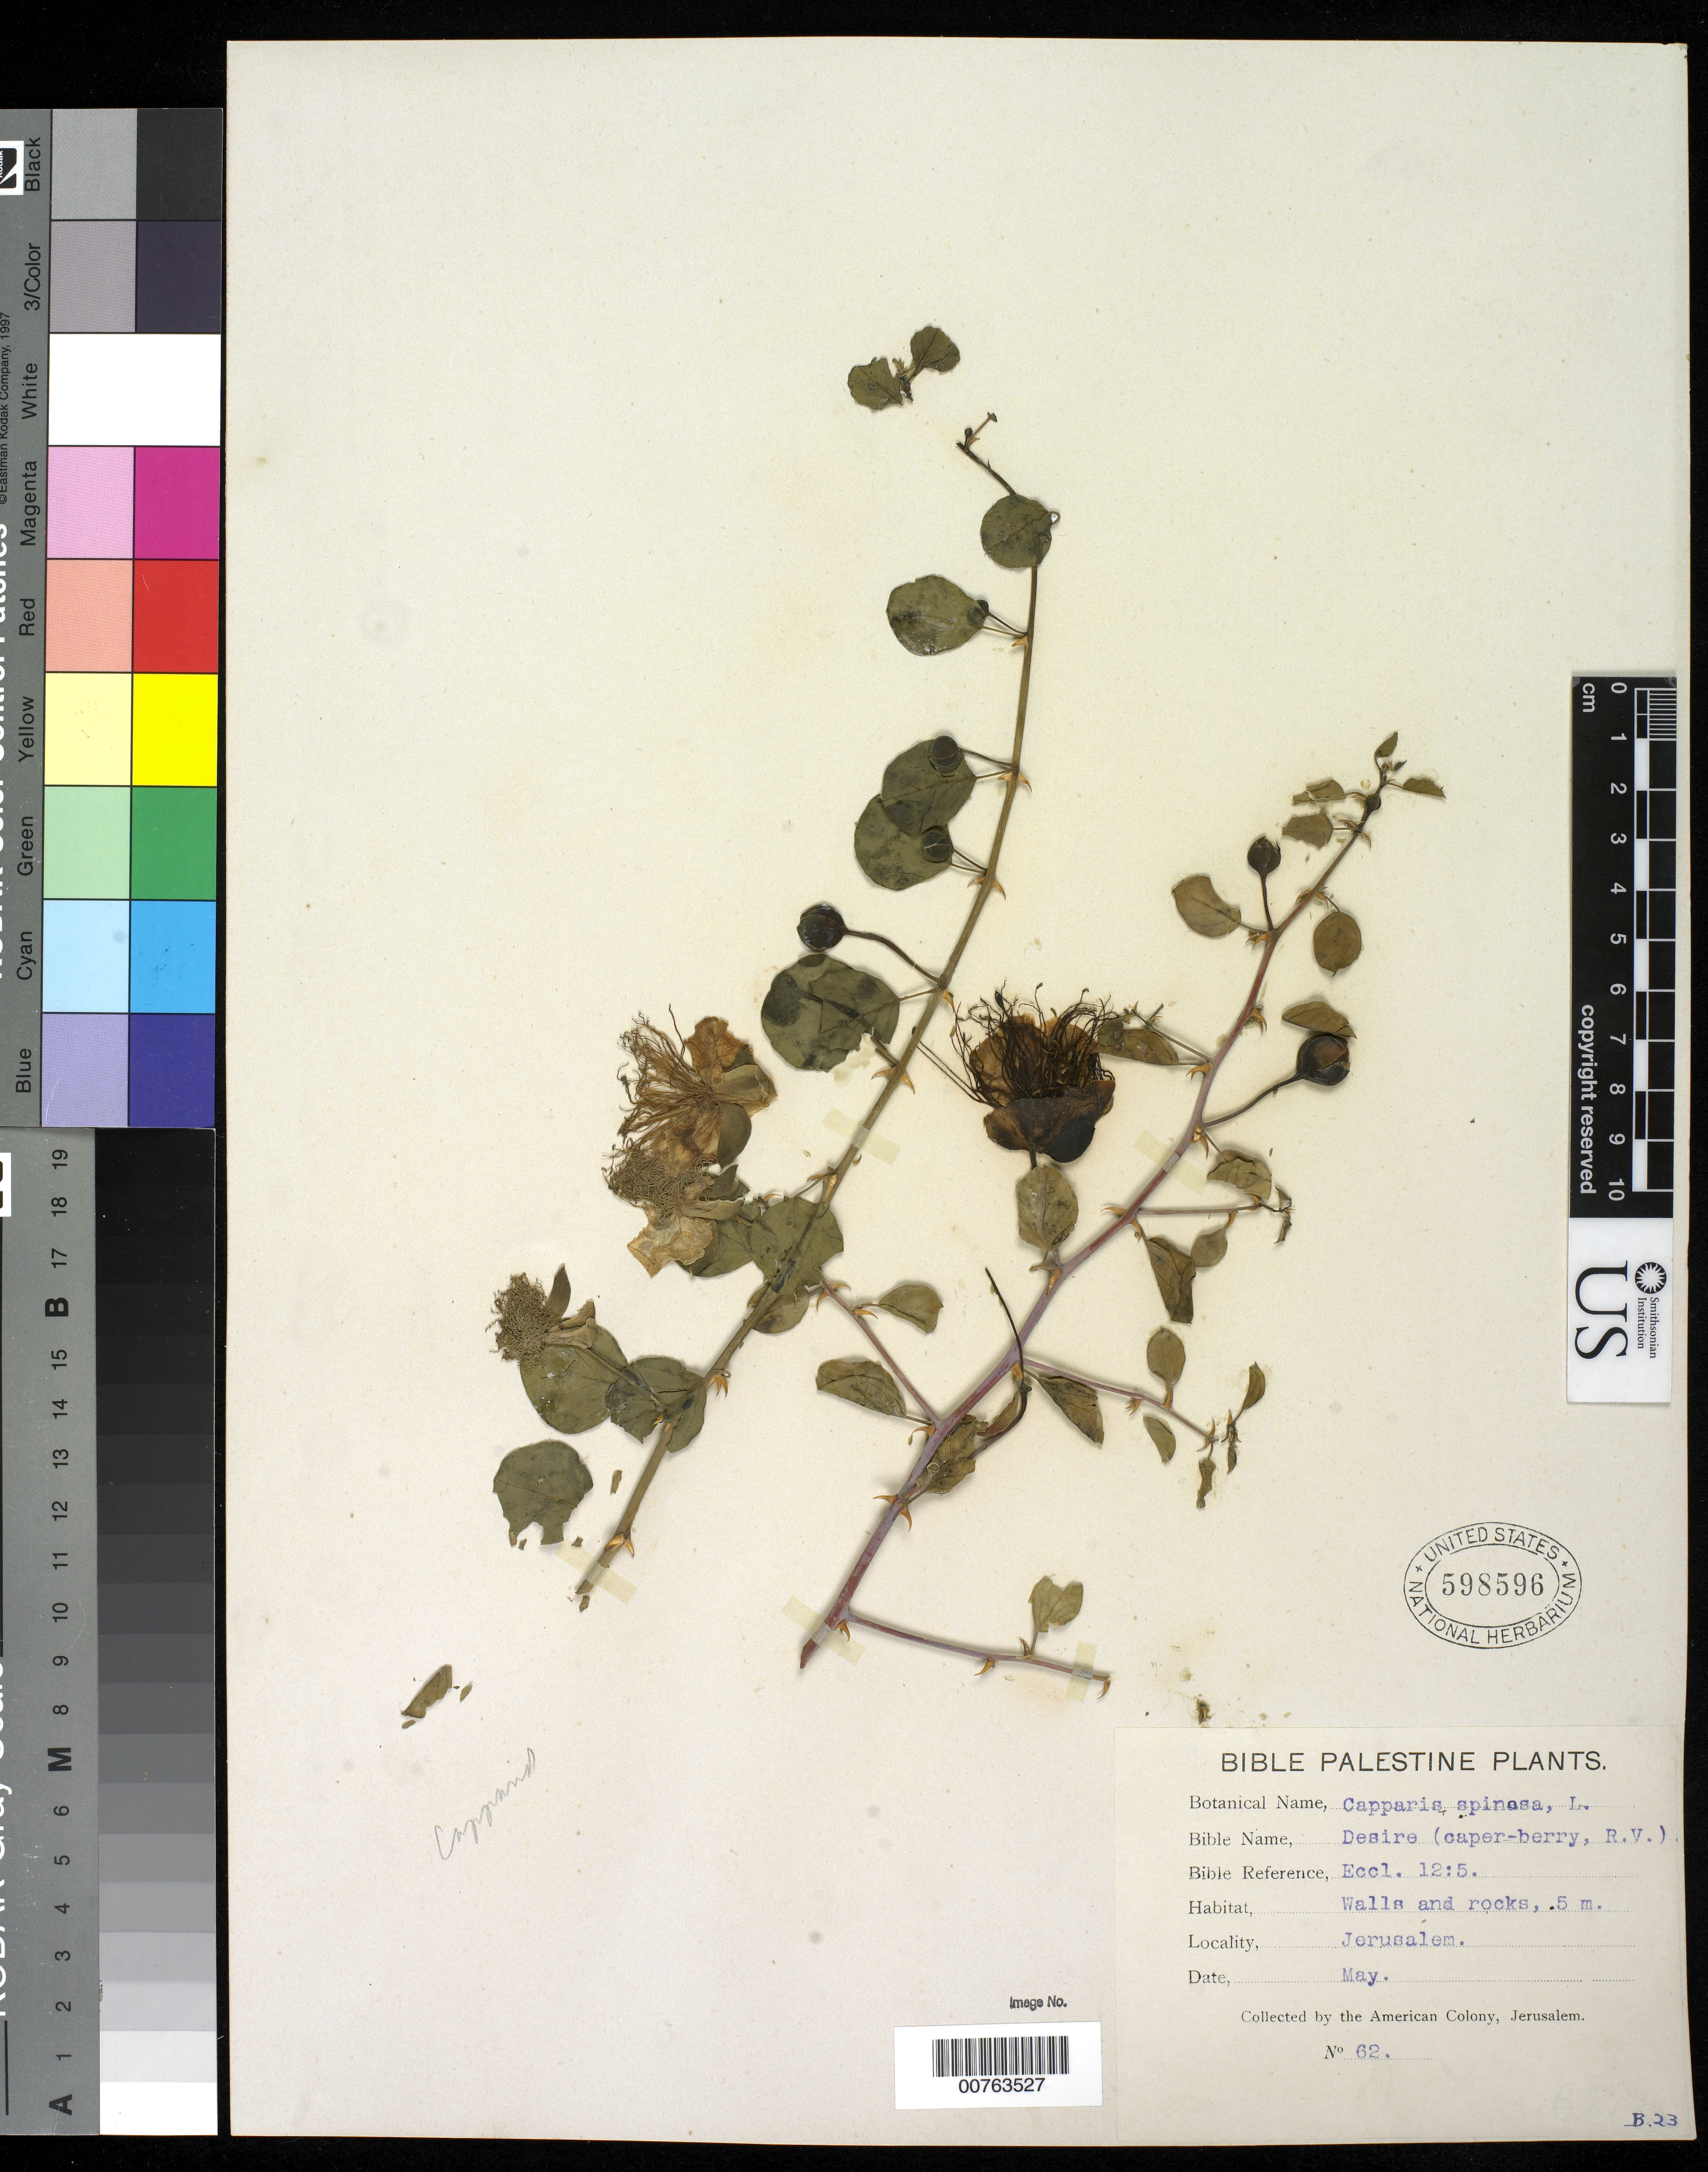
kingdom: Plantae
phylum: Tracheophyta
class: Magnoliopsida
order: Brassicales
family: Capparaceae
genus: Capparis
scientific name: Capparis spinosa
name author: L.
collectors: The American Colony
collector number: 62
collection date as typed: May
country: Israel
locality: Jerusalem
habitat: Walls and rocks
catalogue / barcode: US 598596